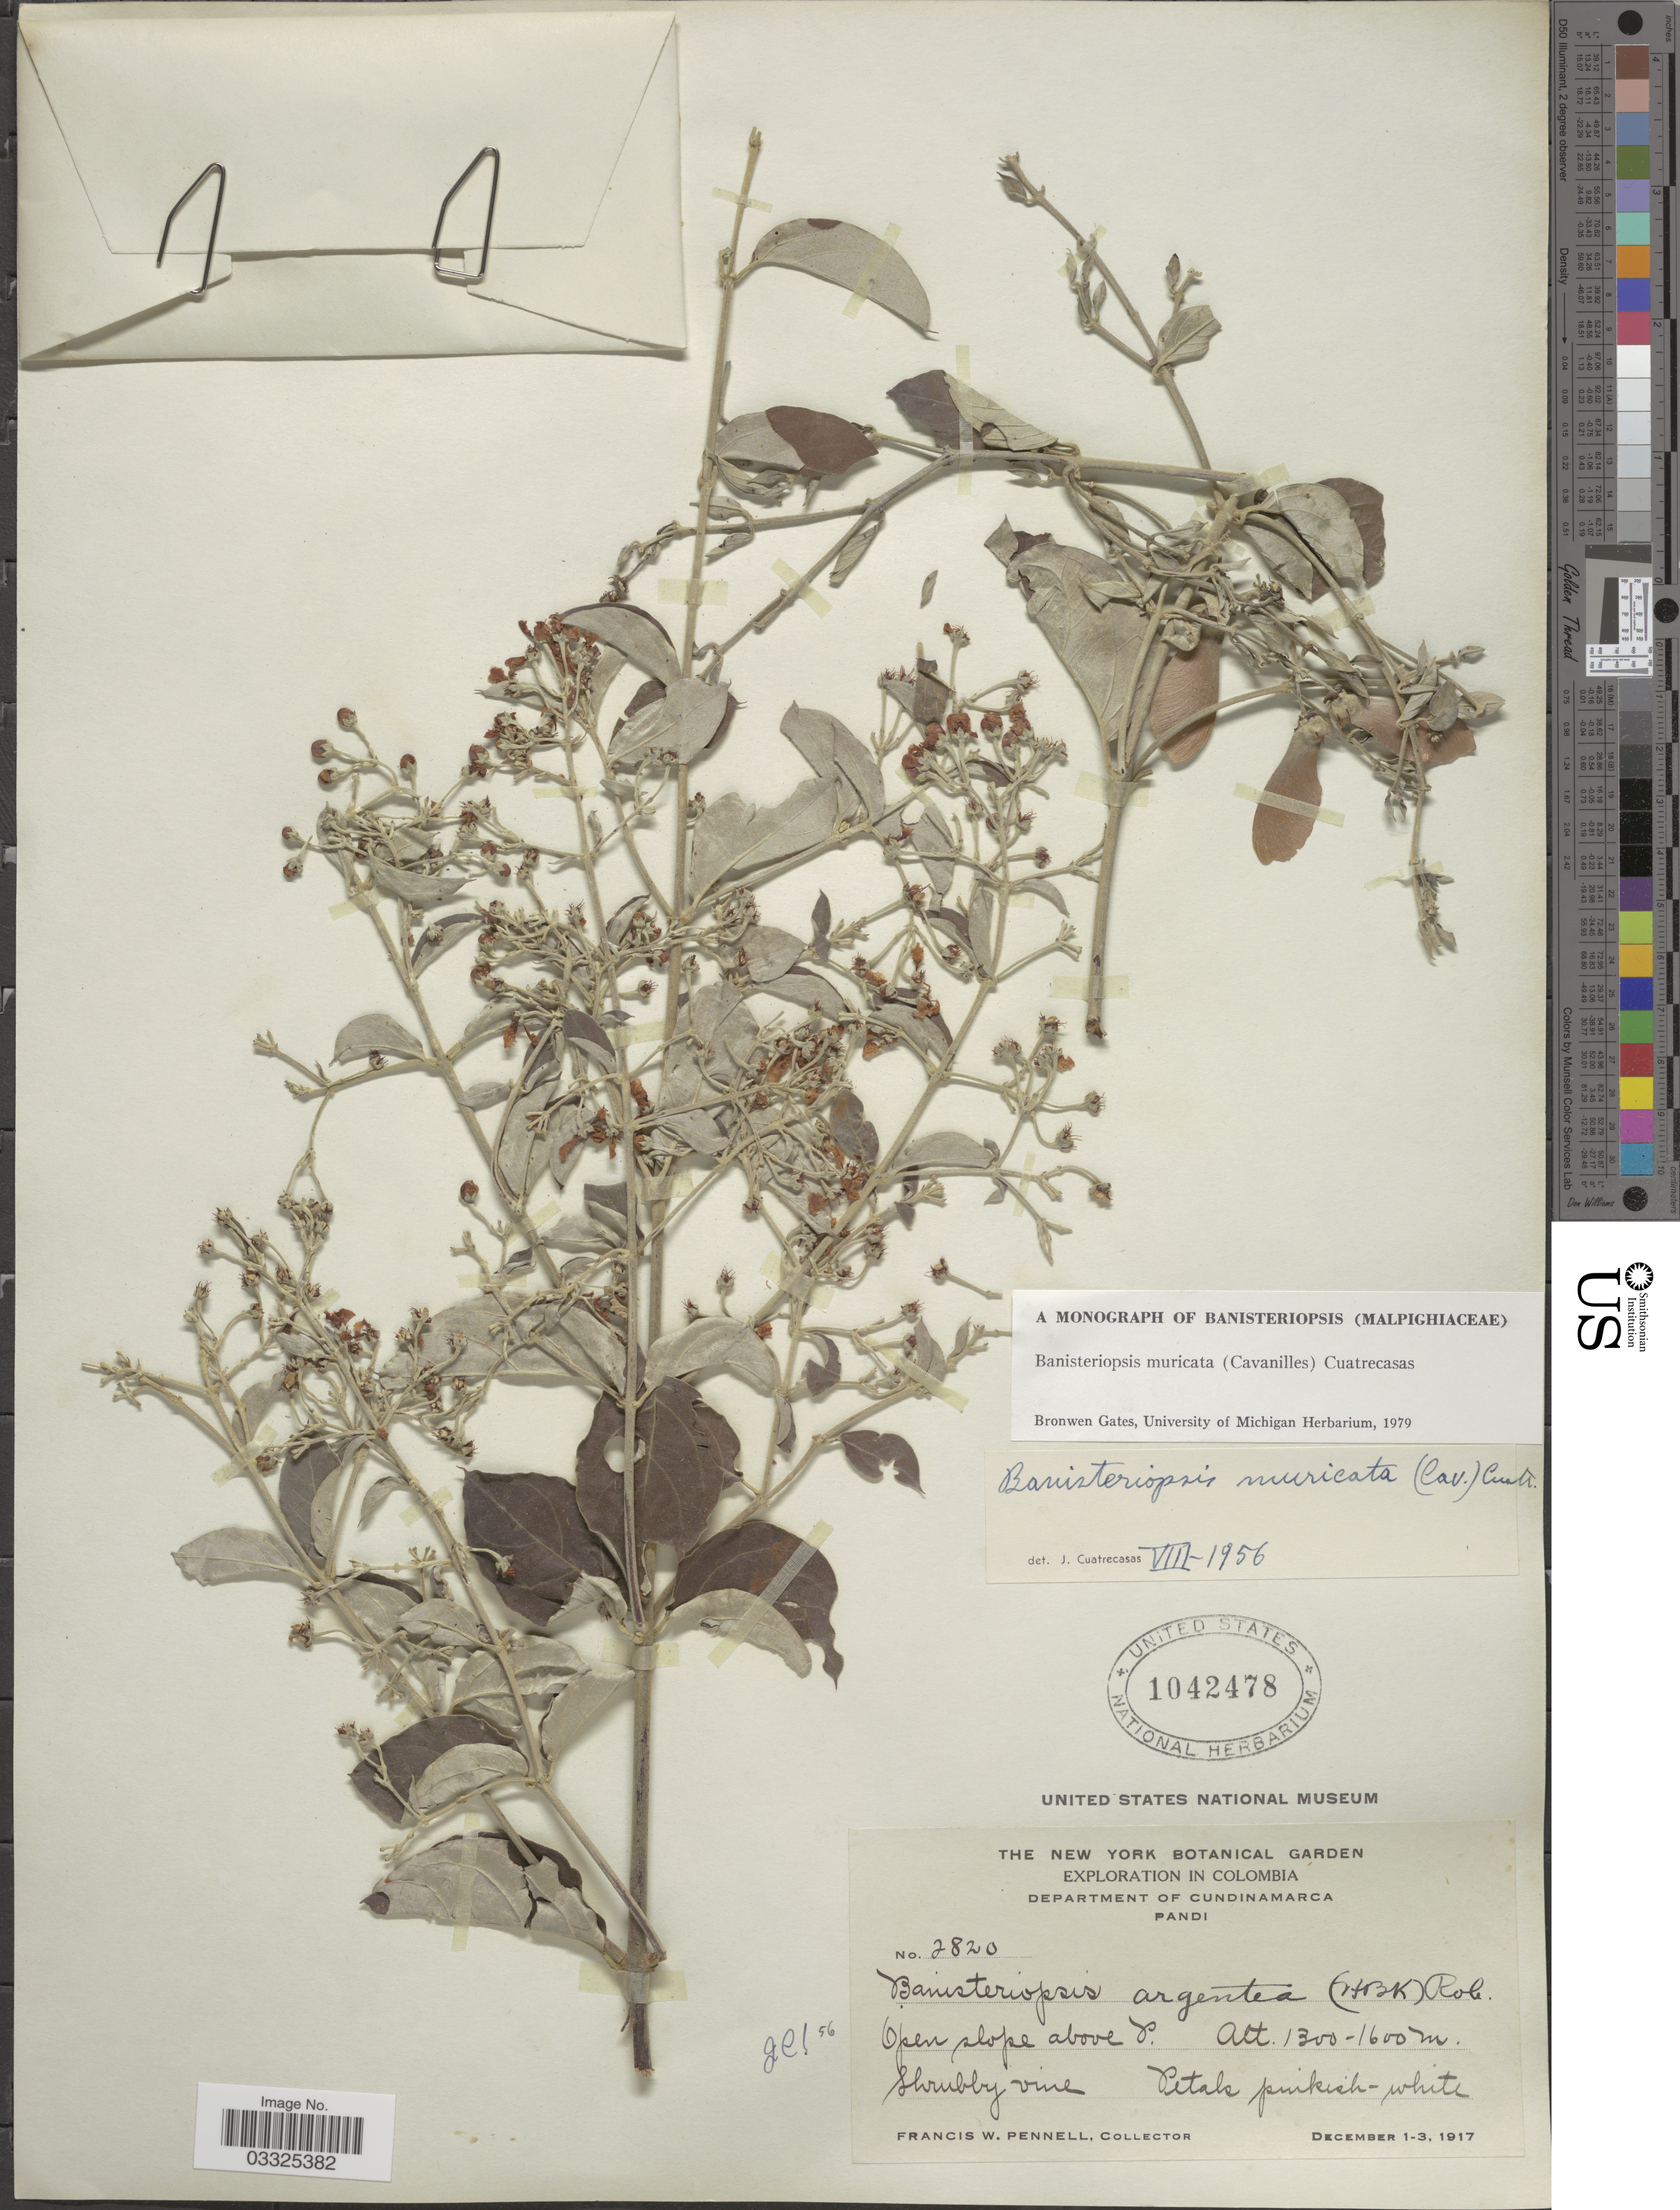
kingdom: Plantae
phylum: Tracheophyta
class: Magnoliopsida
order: Malpighiales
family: Malpighiaceae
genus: Banisteriopsis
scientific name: Banisteriopsis muricata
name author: (Cav.) Cuatrec.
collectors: F. W. Pennell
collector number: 2820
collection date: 1917-12-01/1917-12-03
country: Colombia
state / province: Cundinamarca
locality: Department of Cundinamarca, Pandi.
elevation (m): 1300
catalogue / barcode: US 1042478